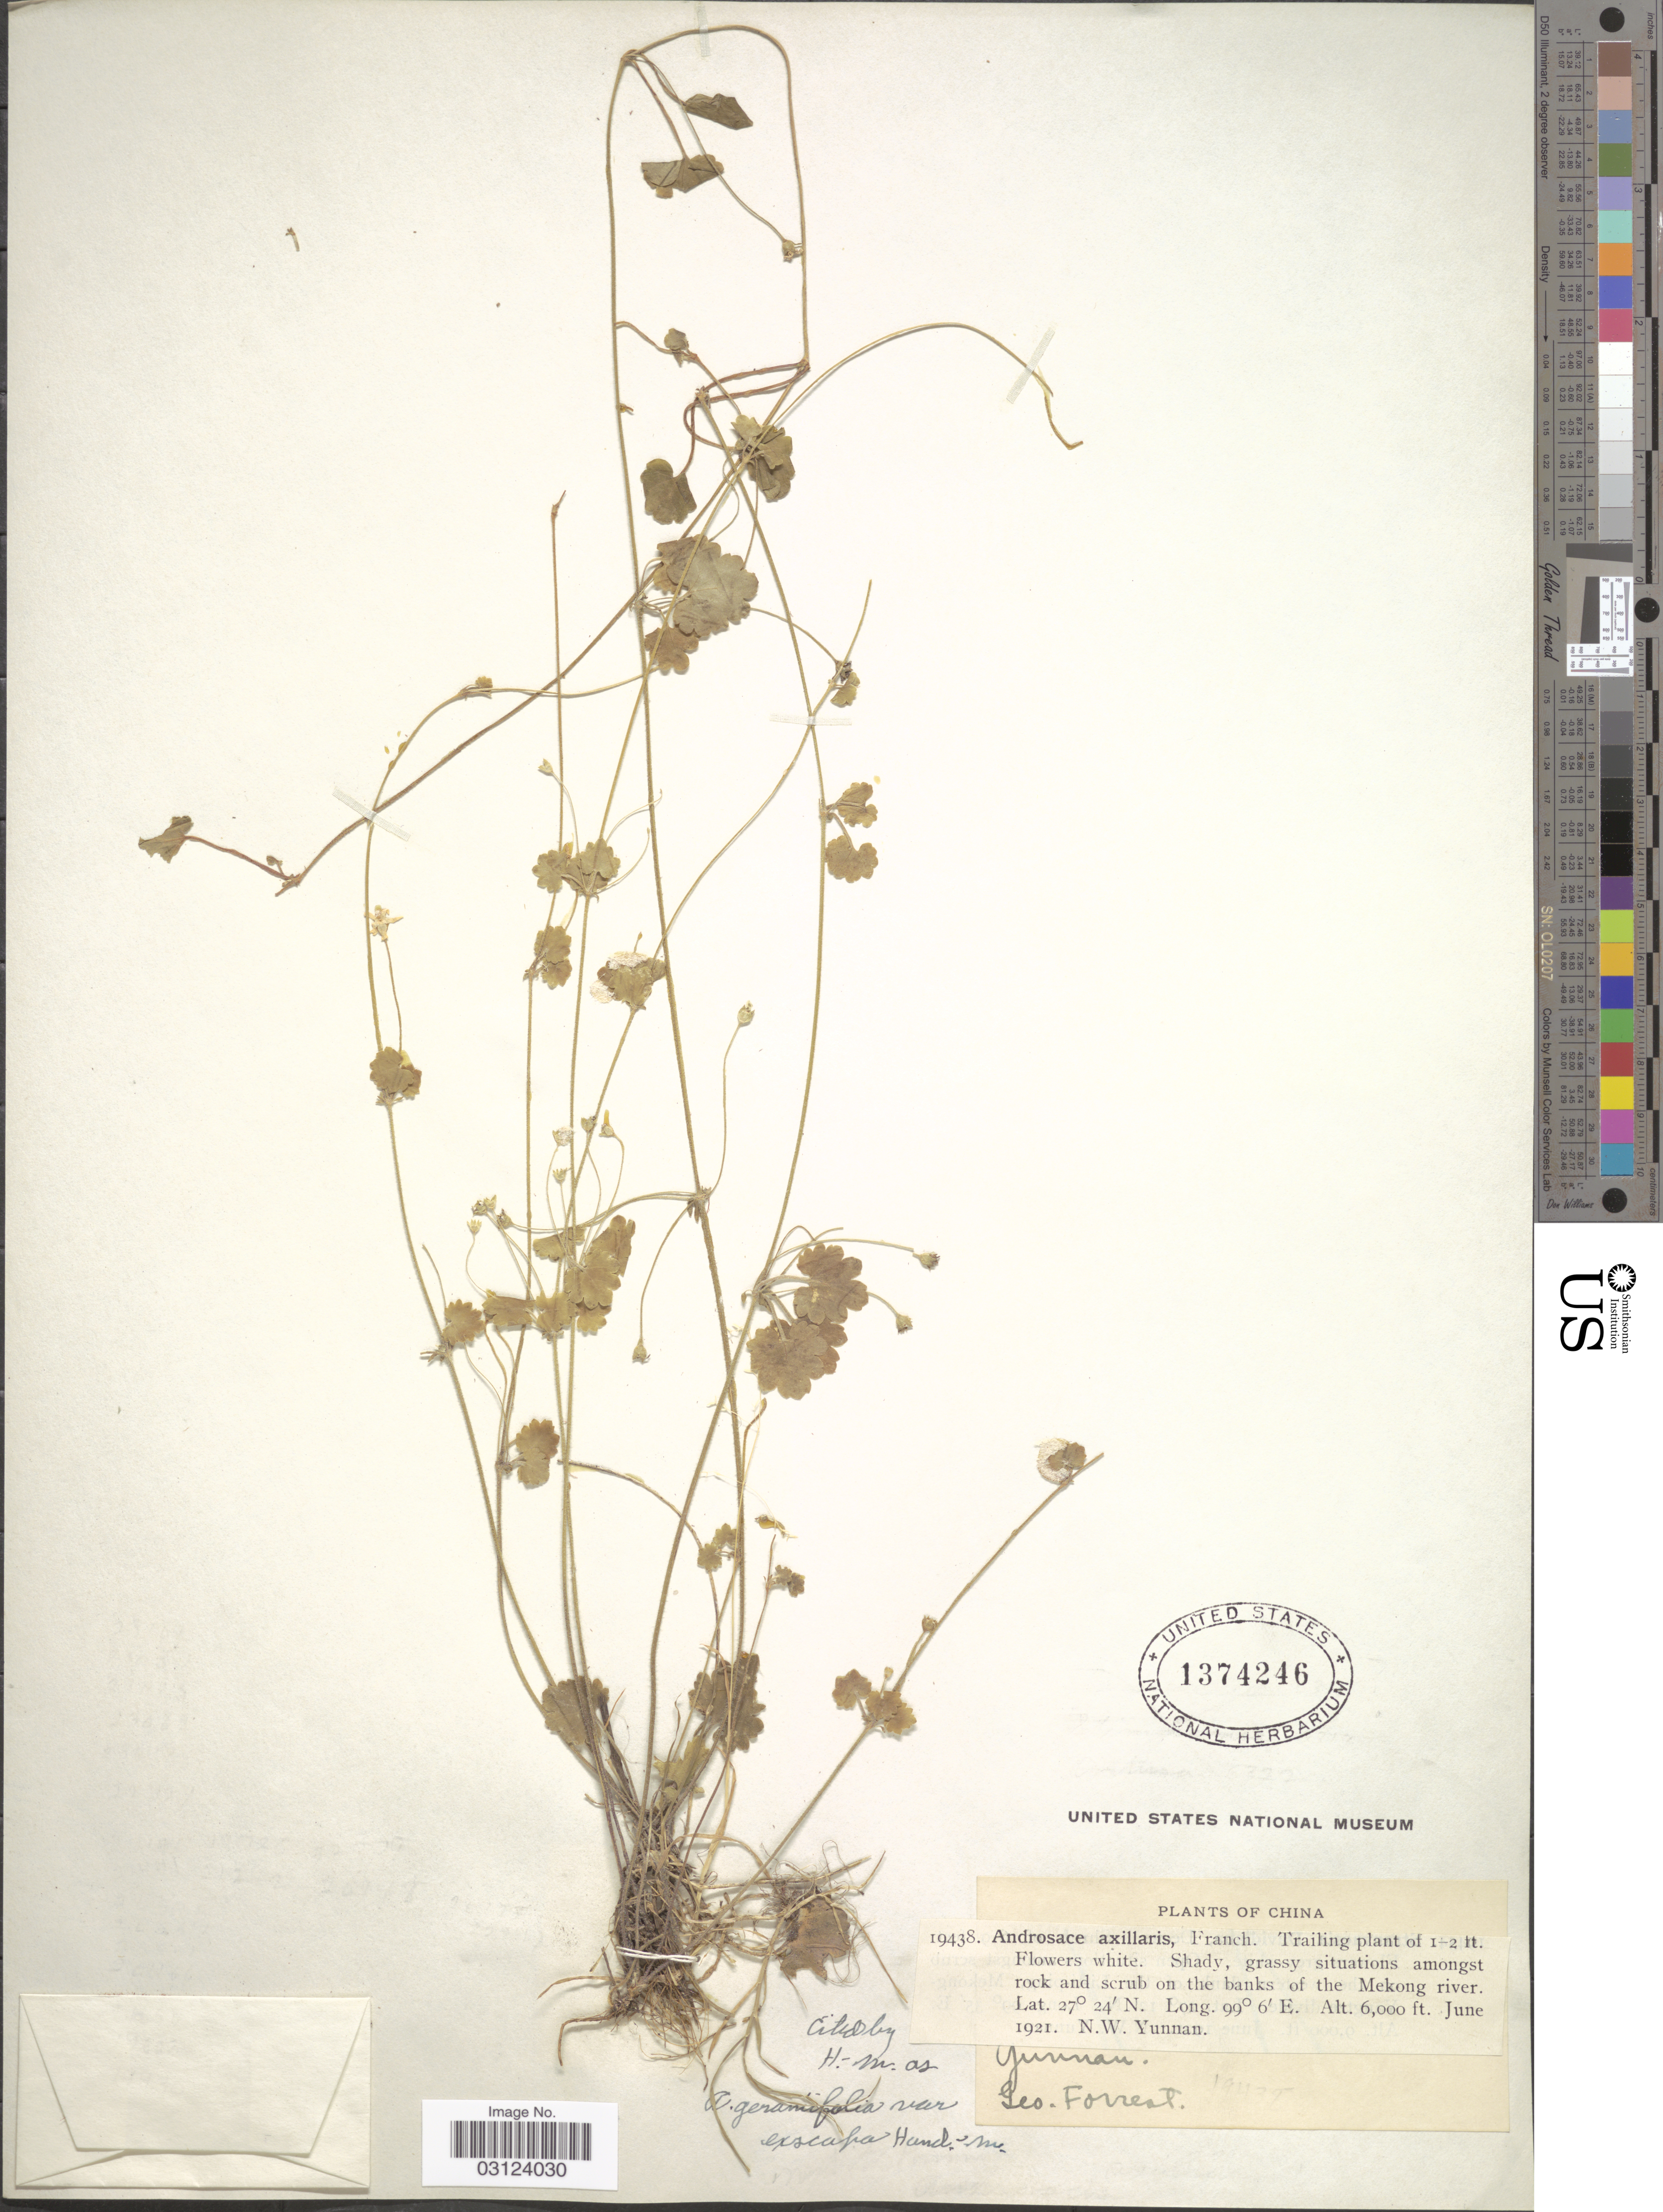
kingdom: Plantae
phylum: Tracheophyta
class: Magnoliopsida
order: Ericales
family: Primulaceae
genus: Androsace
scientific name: Androsace geraniifolia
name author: Watt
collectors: G. Forrest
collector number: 19438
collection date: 1921-06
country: China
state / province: Yunnan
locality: On the banks of the Mekong river, N.W. Yunnan.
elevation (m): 1829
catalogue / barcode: US 1374246